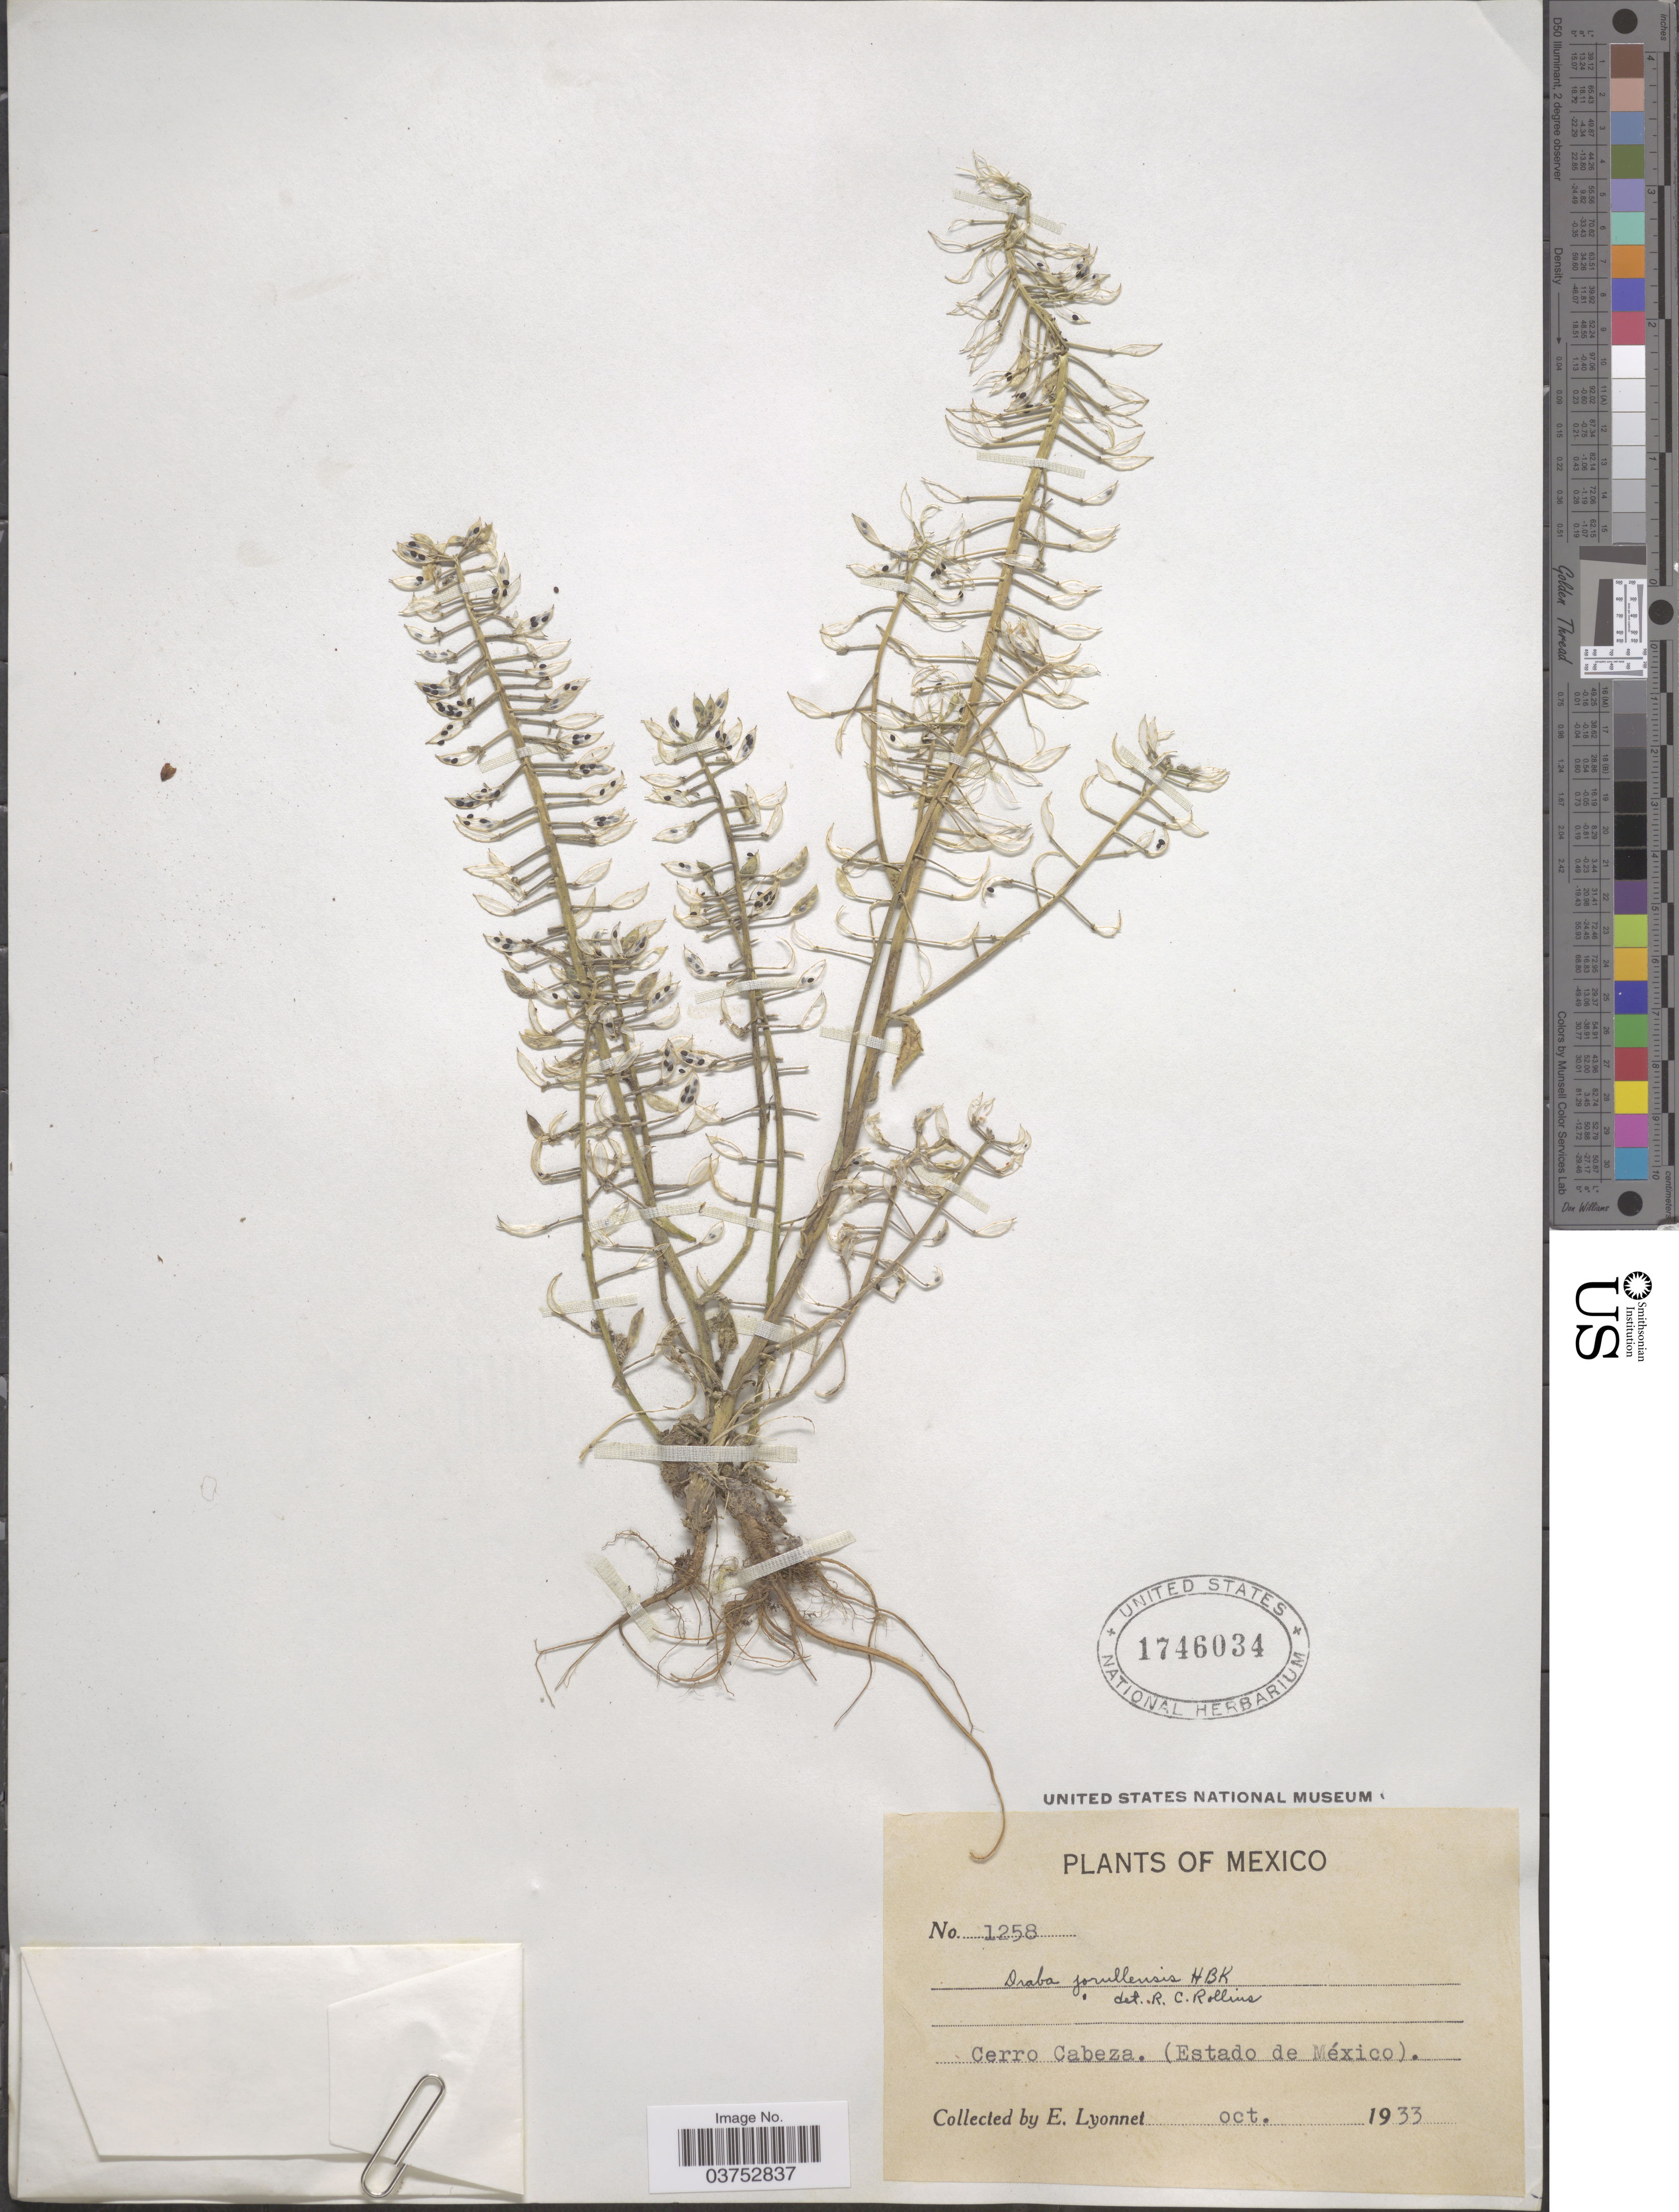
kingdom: Plantae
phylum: Tracheophyta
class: Magnoliopsida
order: Brassicales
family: Brassicaceae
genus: Draba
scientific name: Draba jorullensis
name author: Kunth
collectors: E. Lyonnet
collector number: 1258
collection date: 1933-10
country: Mexico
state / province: México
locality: Cerro Cabeza. (Estado de México).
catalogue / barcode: US 1746034